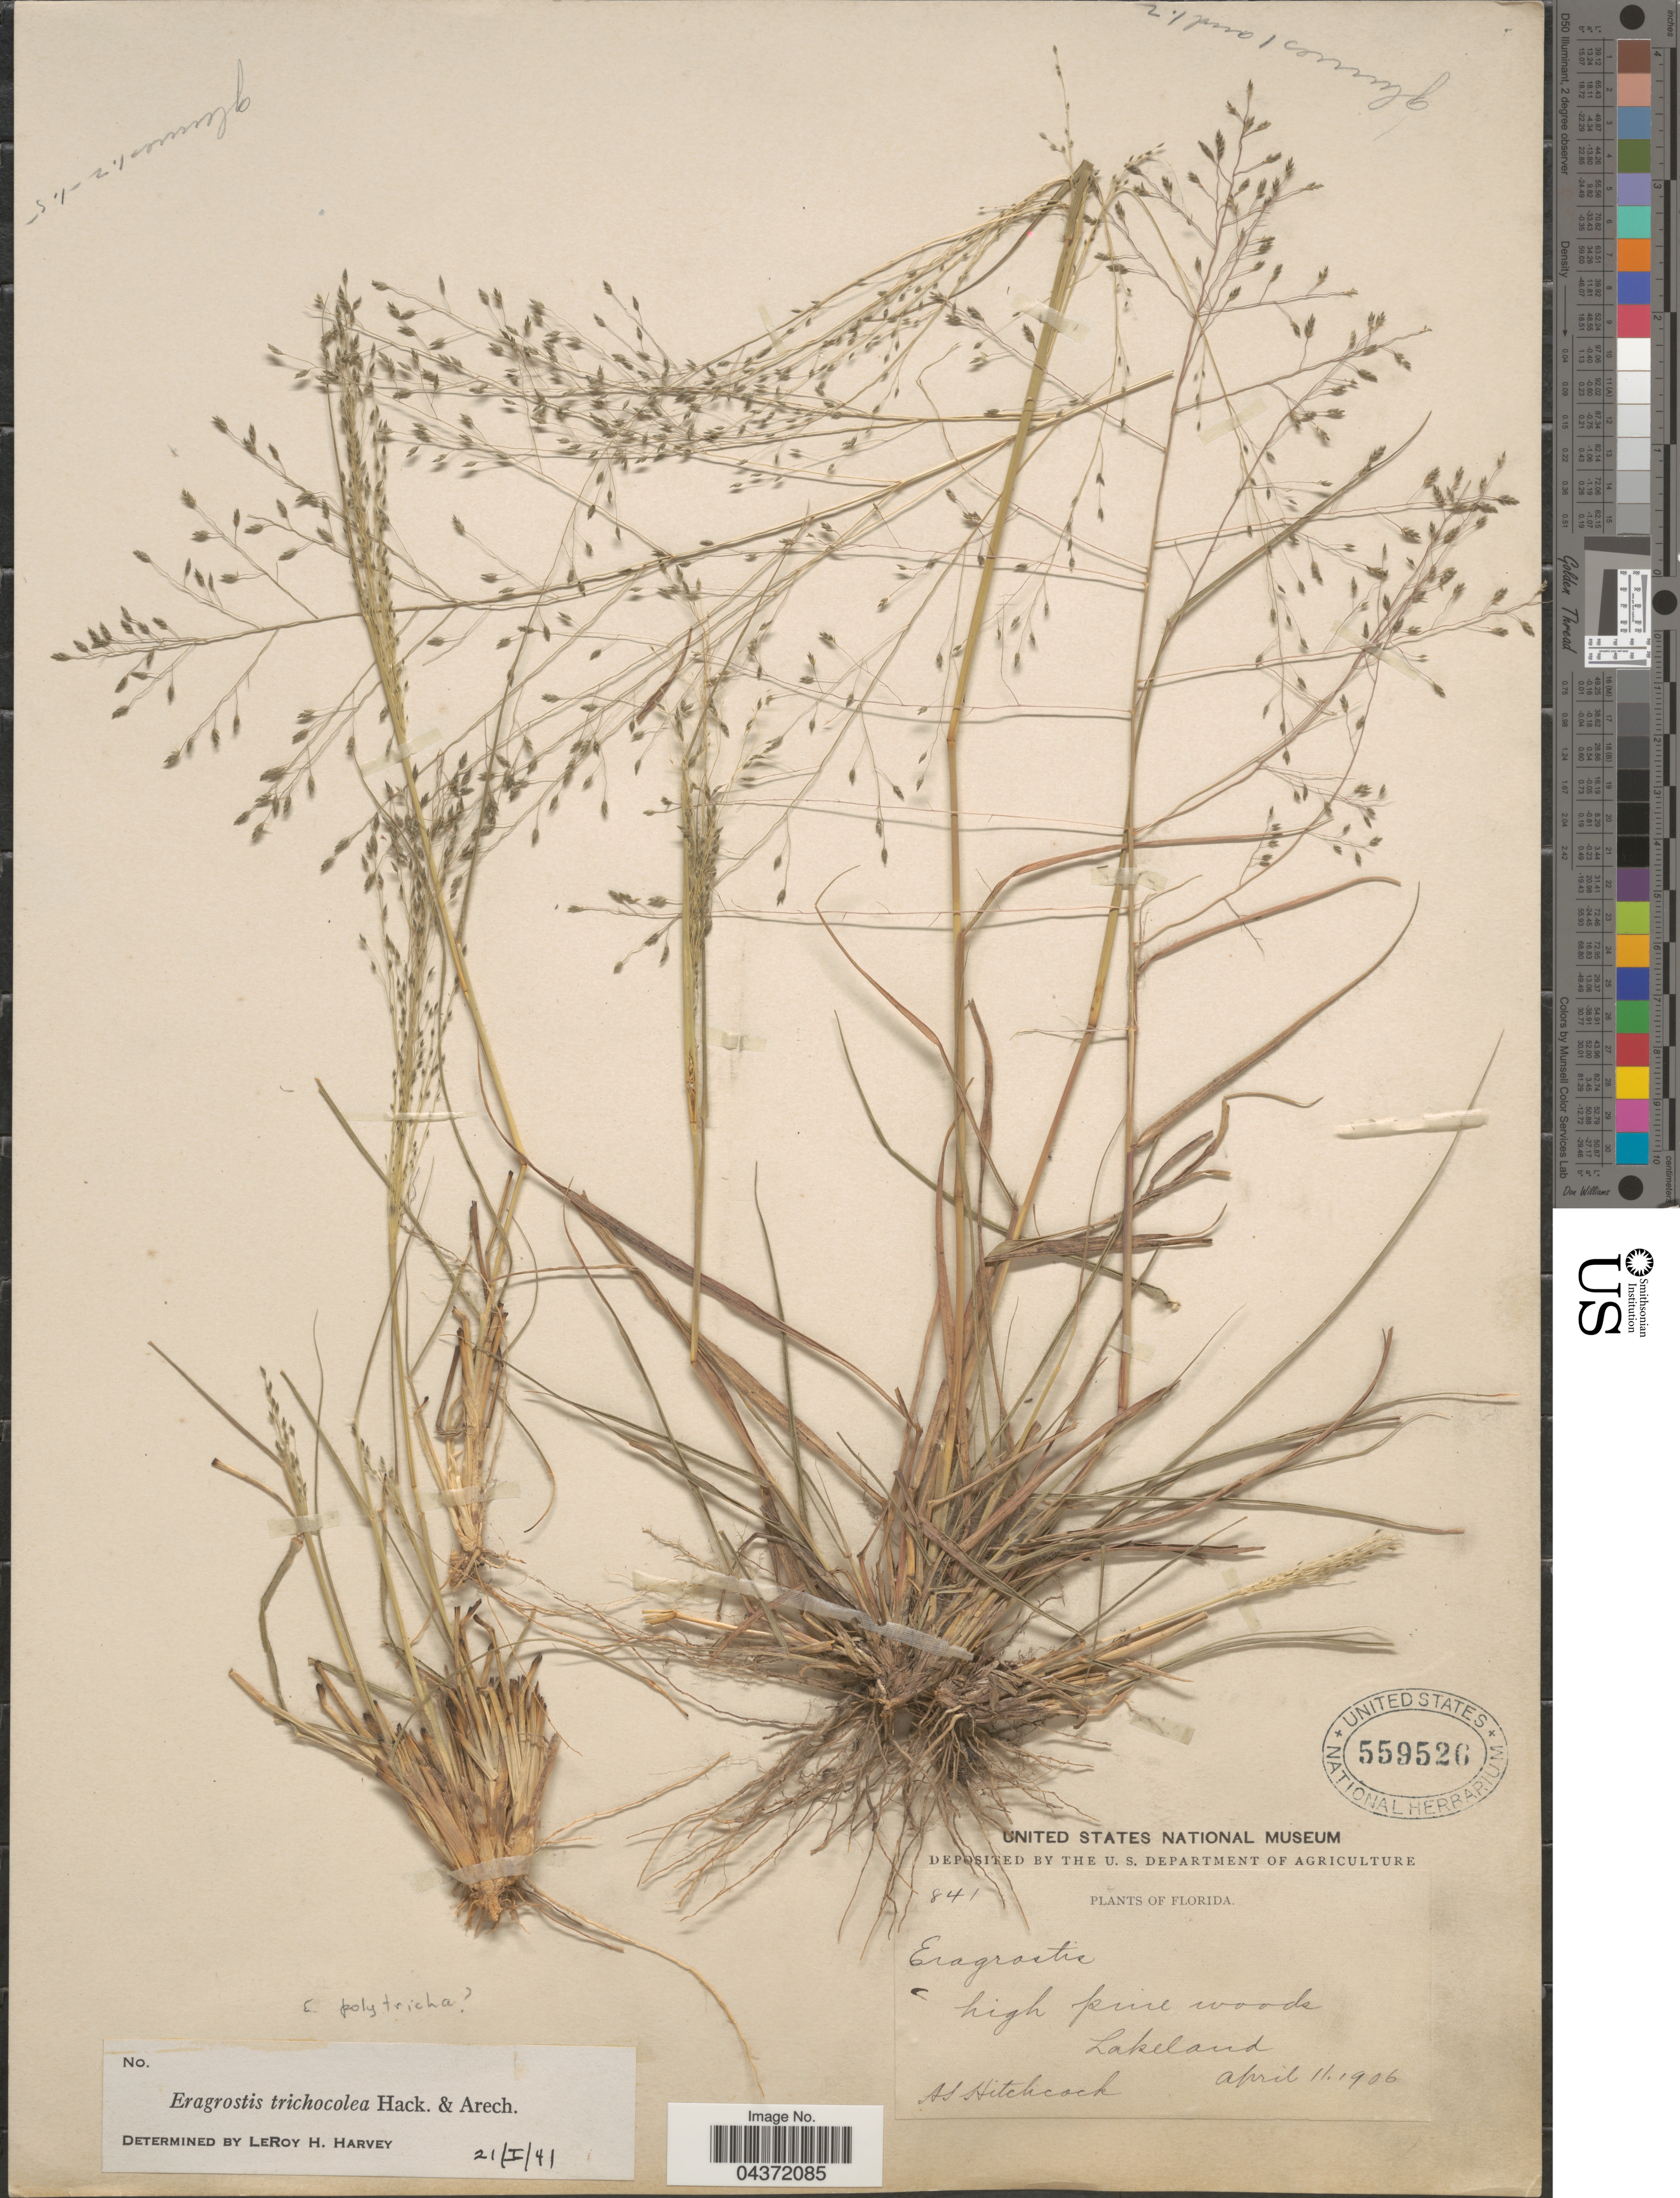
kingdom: Plantae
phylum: Tracheophyta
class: Liliopsida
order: Poales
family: Poaceae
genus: Eragrostis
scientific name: Eragrostis trichocolea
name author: Hack. & Arechav.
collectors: A. S. Hitchcock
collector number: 841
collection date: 1906-04-11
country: United States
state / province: Florida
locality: Lakeland.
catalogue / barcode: US 559526